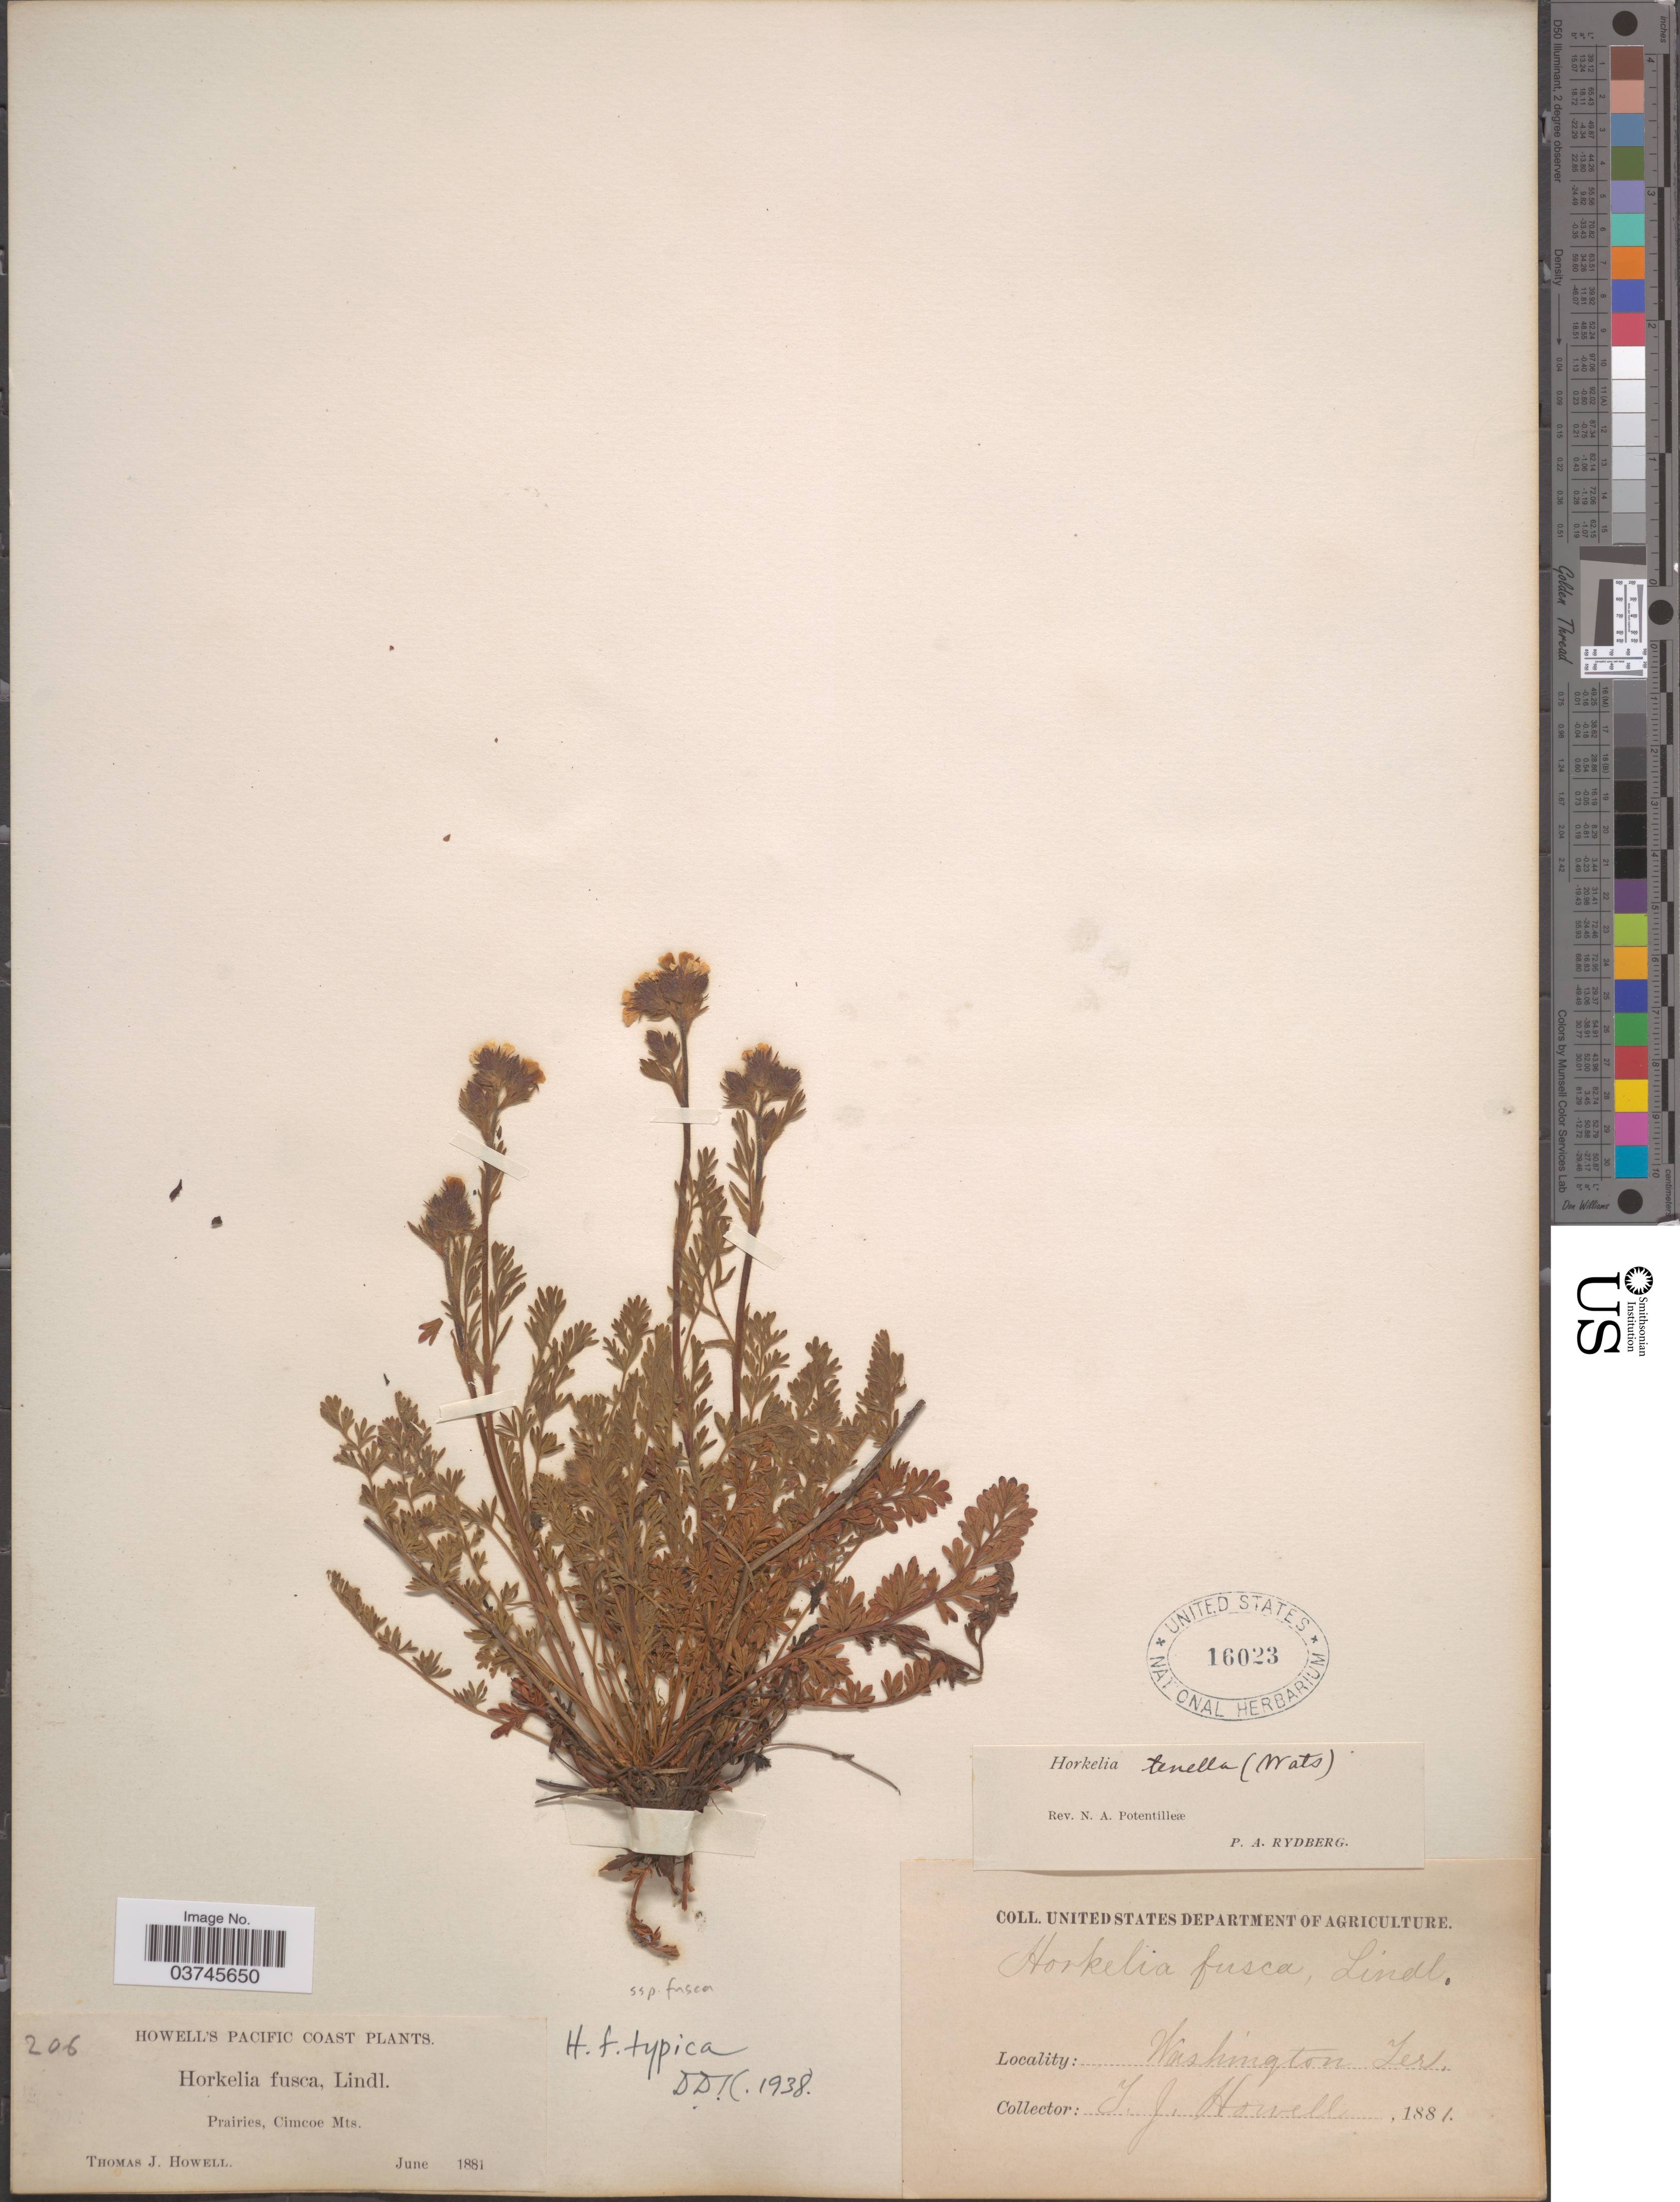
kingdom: Plantae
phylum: Tracheophyta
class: Magnoliopsida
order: Rosales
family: Rosaceae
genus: Potentilla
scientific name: Potentilla douglasii var. douglasii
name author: Greene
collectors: T. J. Howell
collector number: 206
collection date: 1881-06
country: United States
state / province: Washington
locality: Washington Ter. Pacific Coast. Prairies, Cimcoe Mts.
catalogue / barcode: US 16023